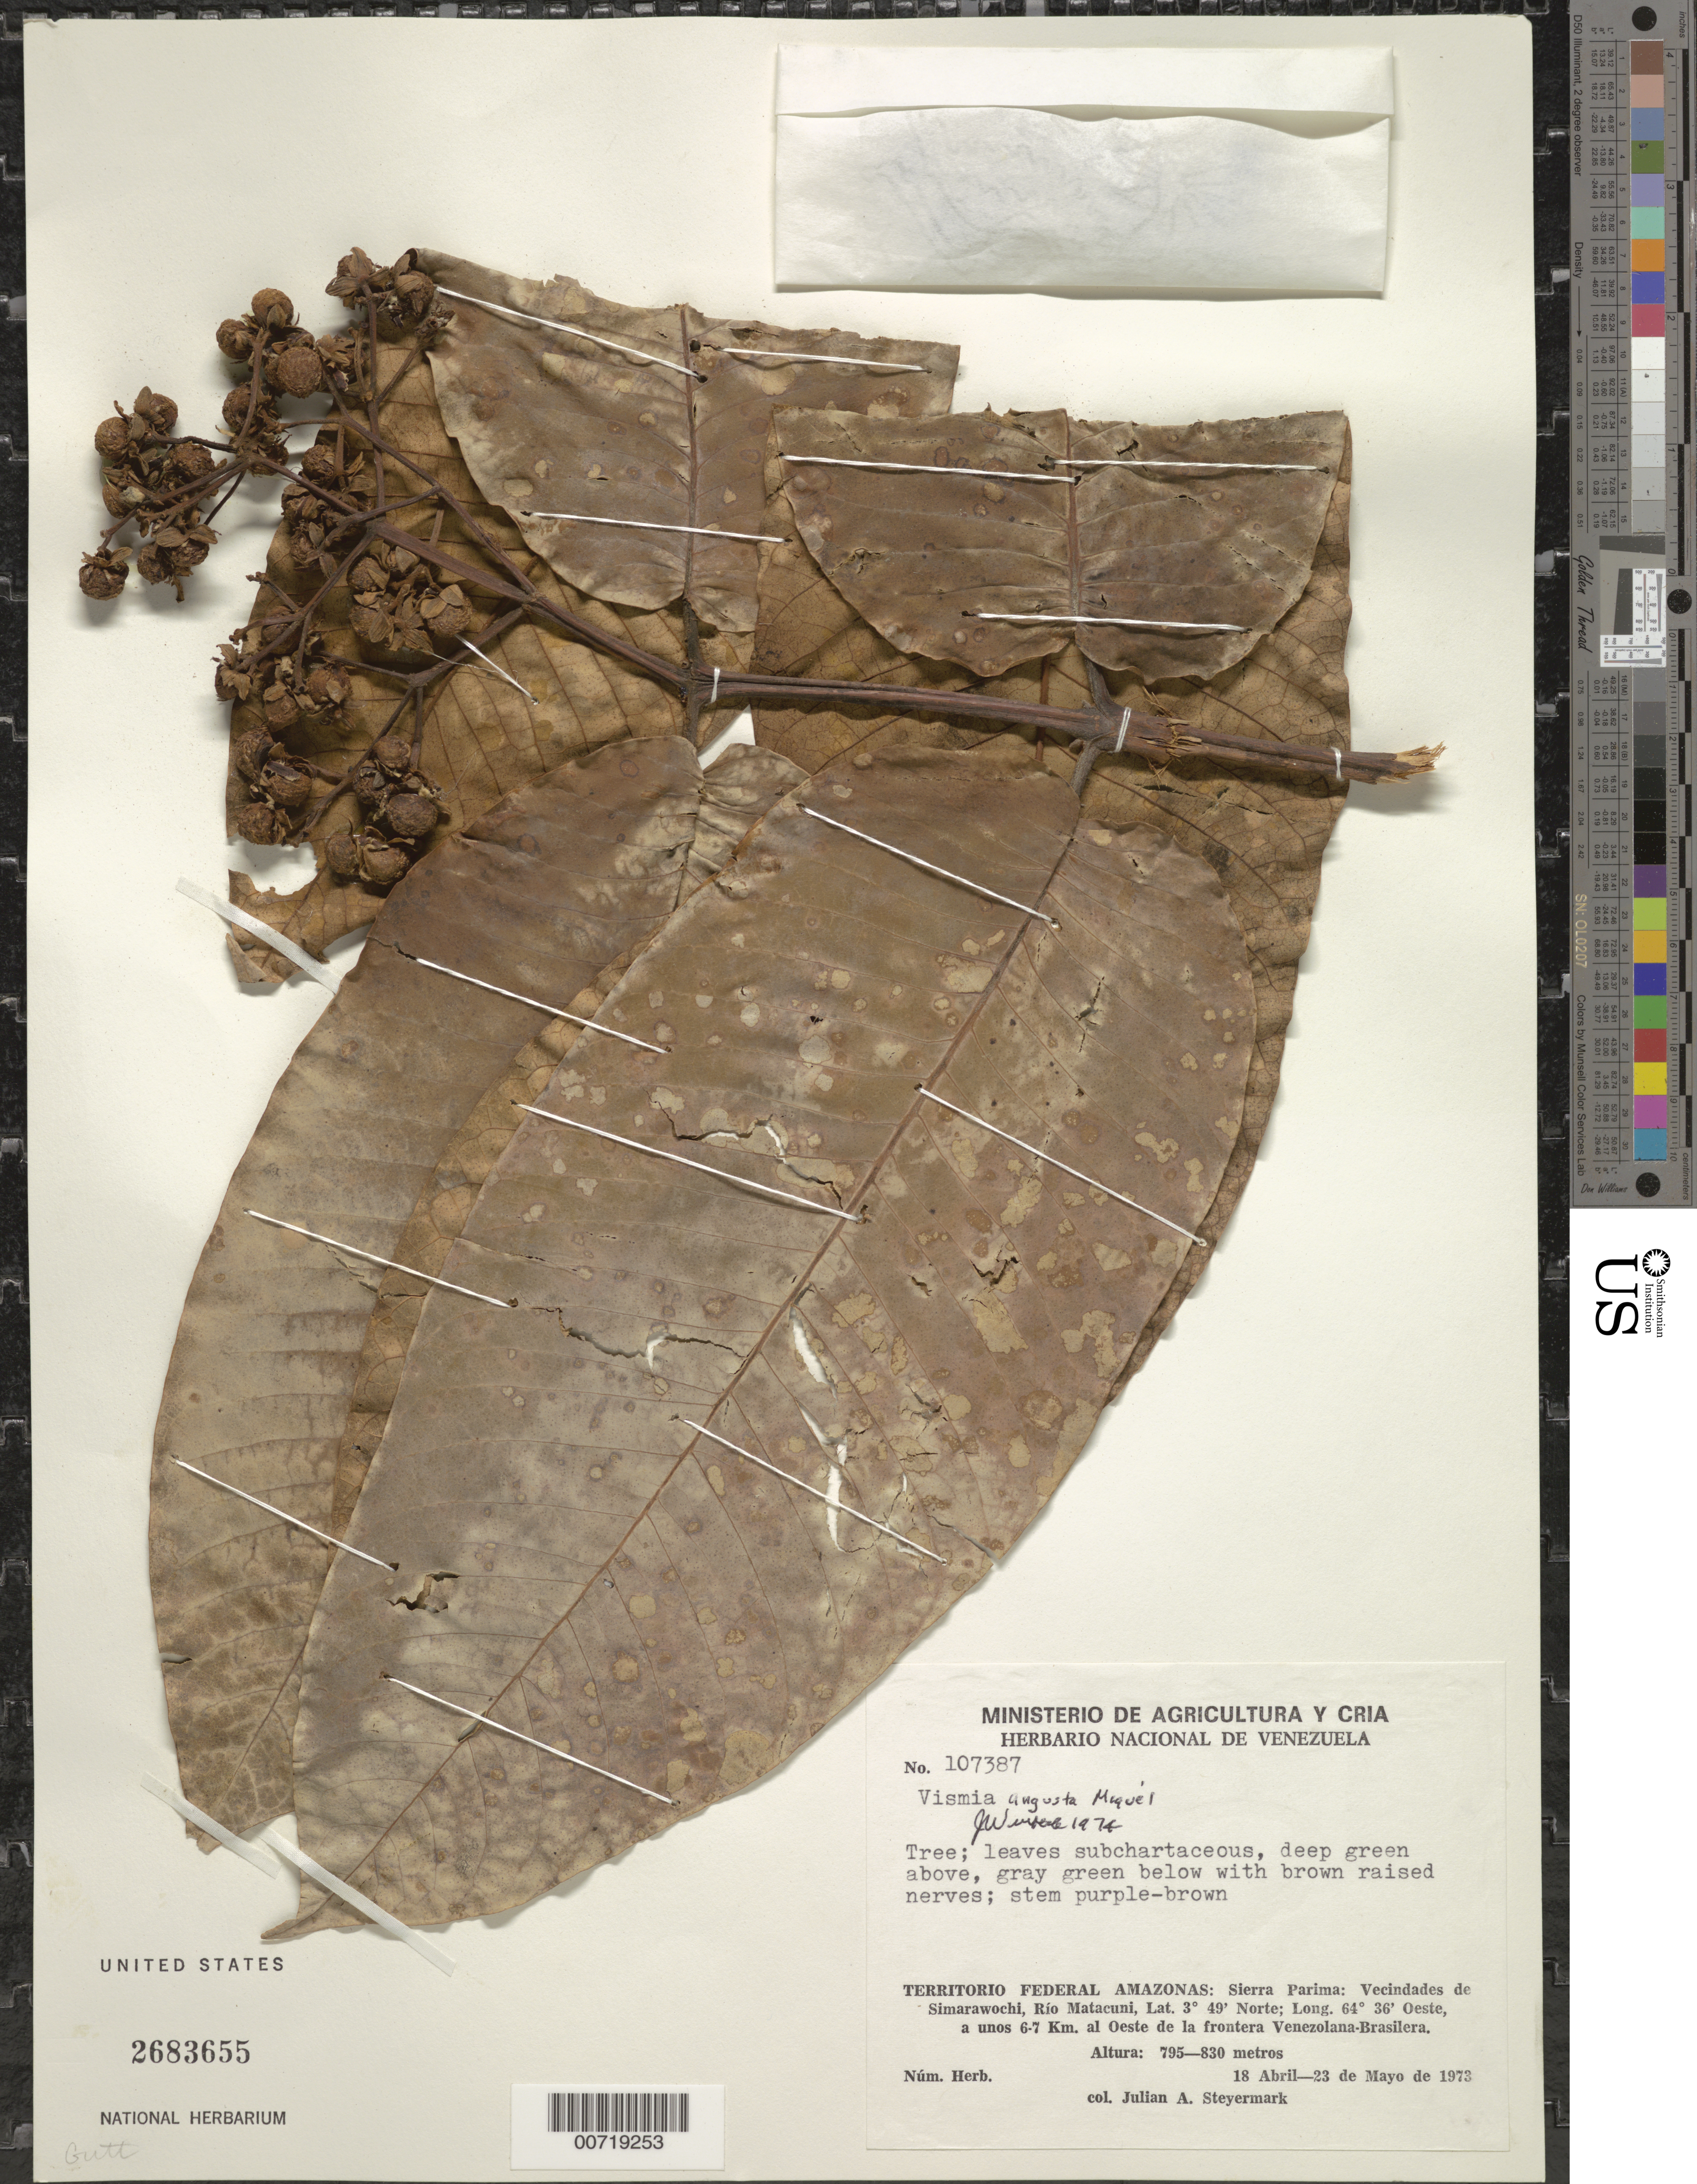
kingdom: Plantae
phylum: Tracheophyta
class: Magnoliopsida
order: Malpighiales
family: Hypericaceae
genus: Vismia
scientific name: Vismia angusta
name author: Miq.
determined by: Wurdack, John J., (US), US (UNITED STATES)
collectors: J. Steyermark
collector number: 107387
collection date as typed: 18-Apr-73 to 23-May-73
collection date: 1973-04-18/1973-05-23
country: Venezuela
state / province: Amazonas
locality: Sierra Parima; vec de Simarawochi, Río Matacuni, a unos 6-7 km al oeste de la frontera Venezolana-Brasilera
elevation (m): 795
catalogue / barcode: US 2683655